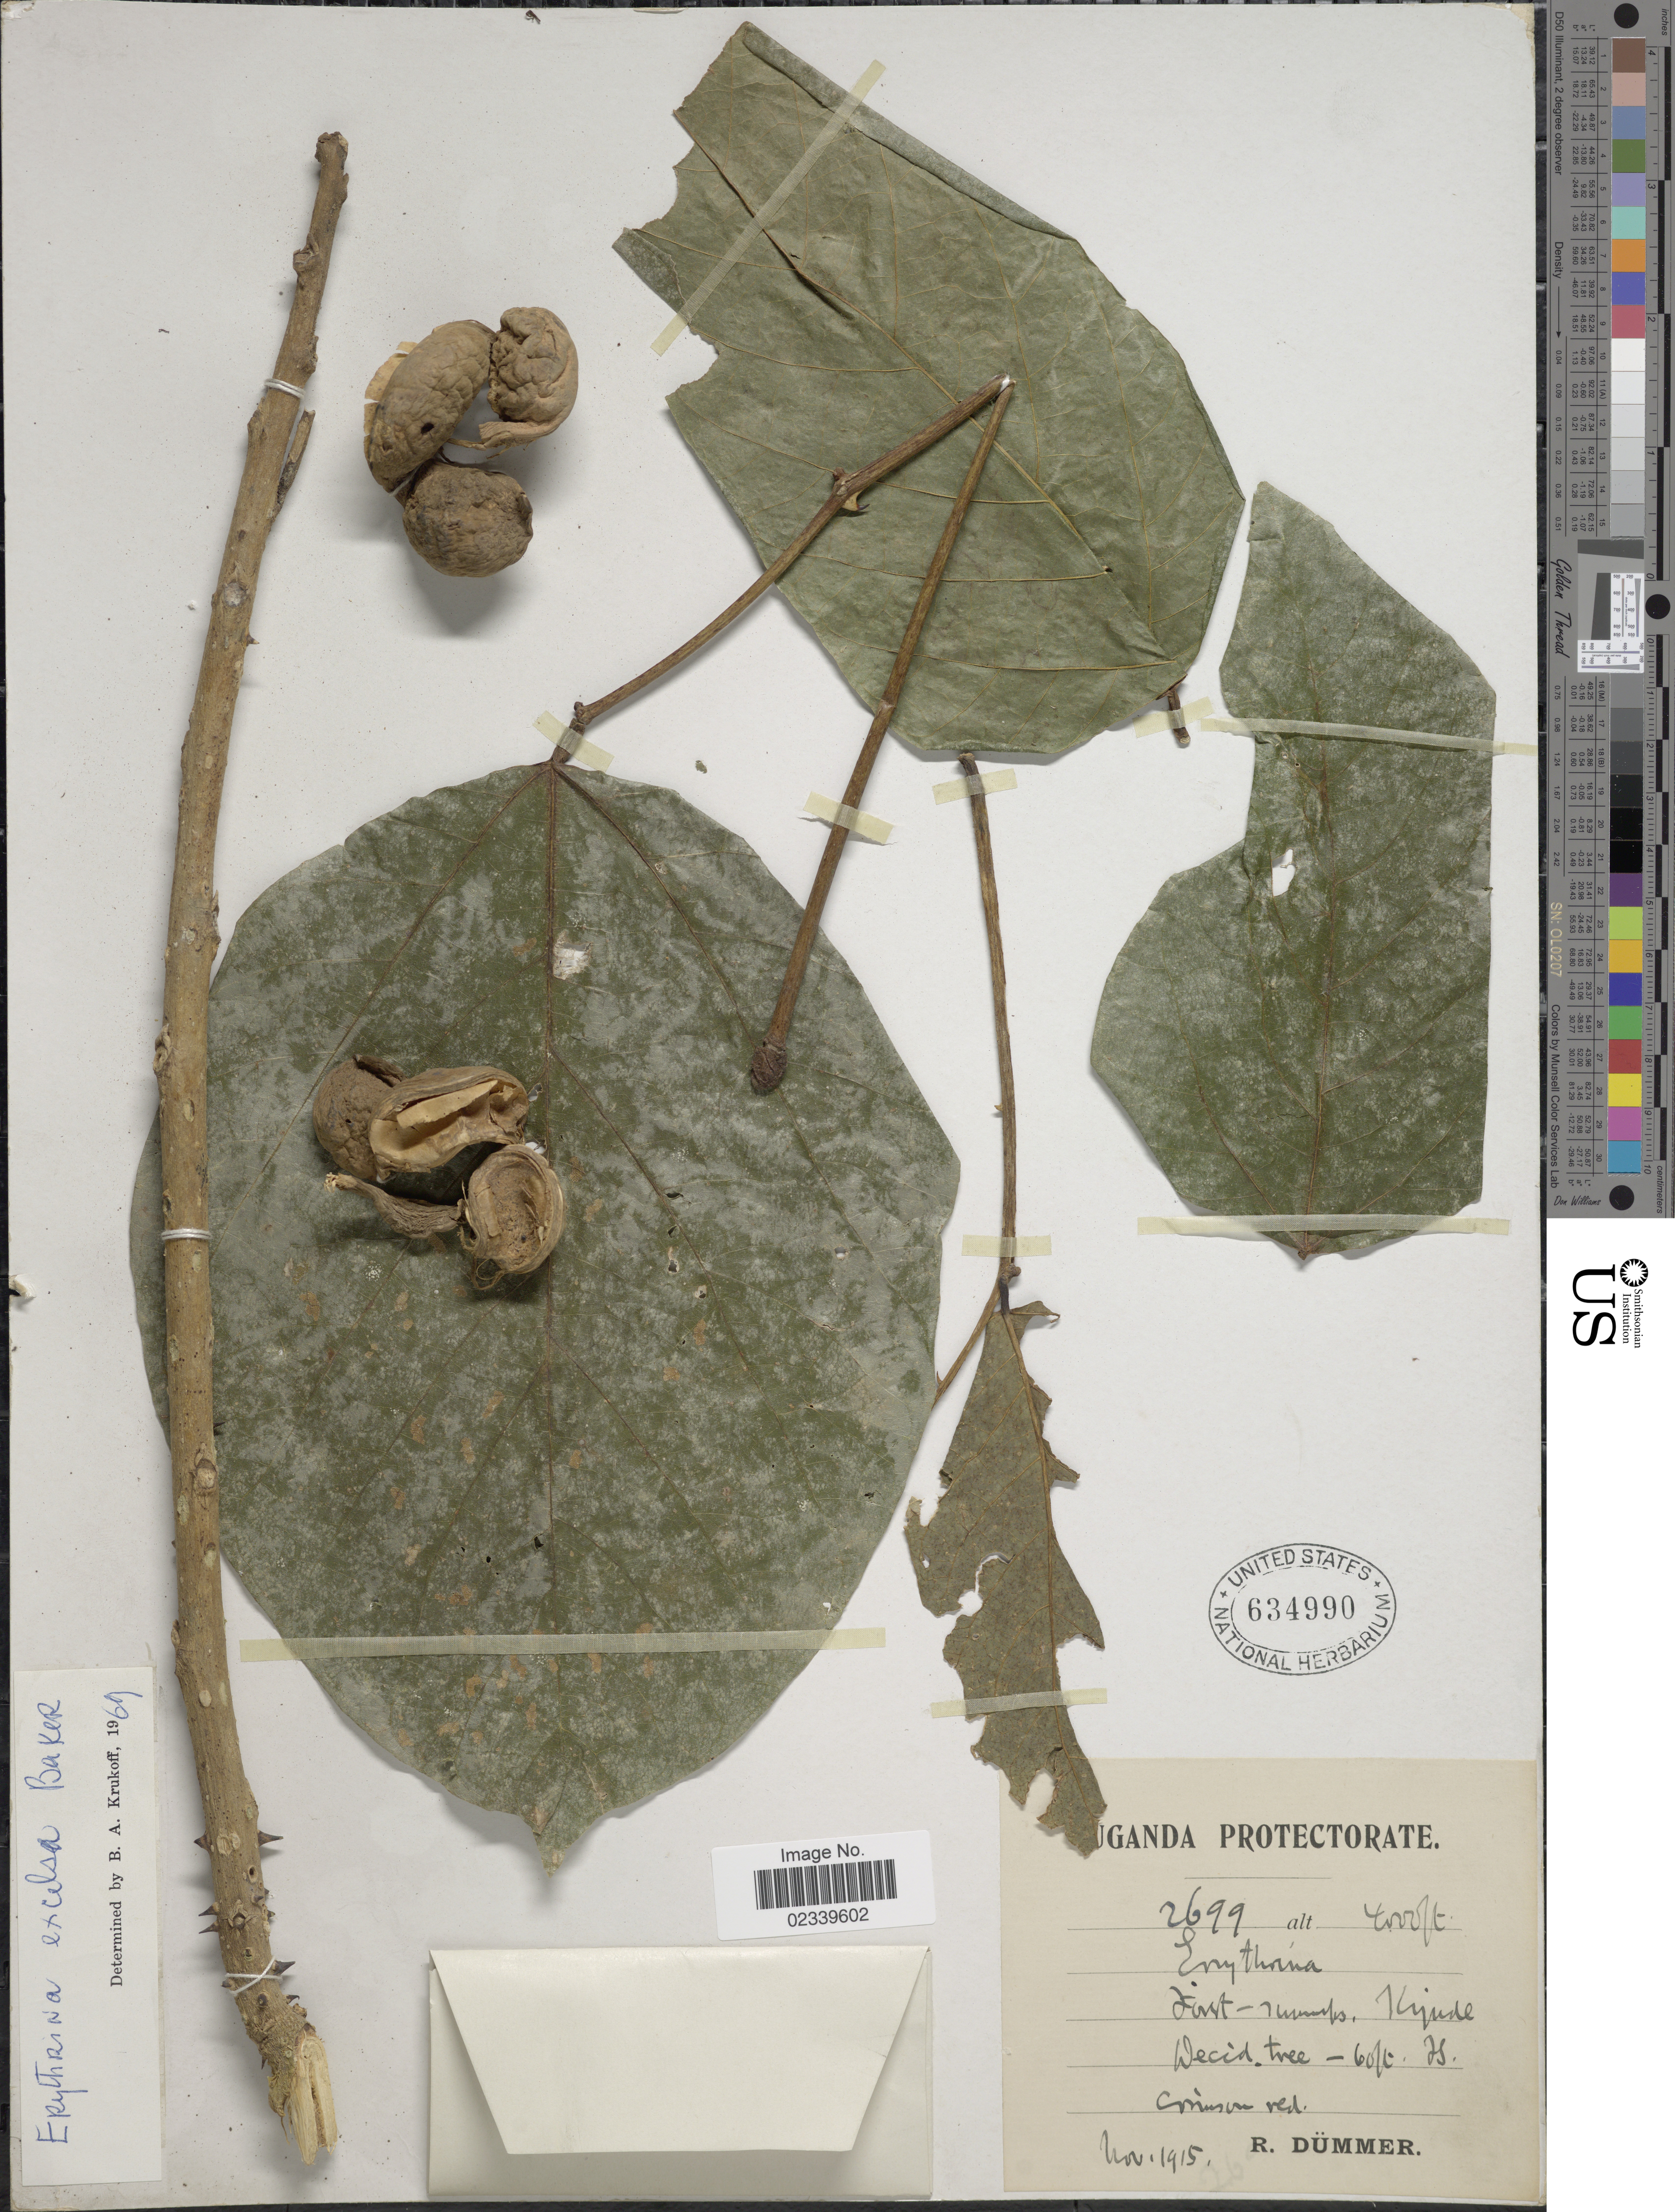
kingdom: Plantae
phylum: Tracheophyta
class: Magnoliopsida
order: Fabales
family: Fabaceae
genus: Erythrina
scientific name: Erythrina excelsa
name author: Baker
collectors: R. A. Dümmer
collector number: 2699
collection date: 1915-11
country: Uganda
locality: Kigude [interpreted]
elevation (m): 18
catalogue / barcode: US 634990